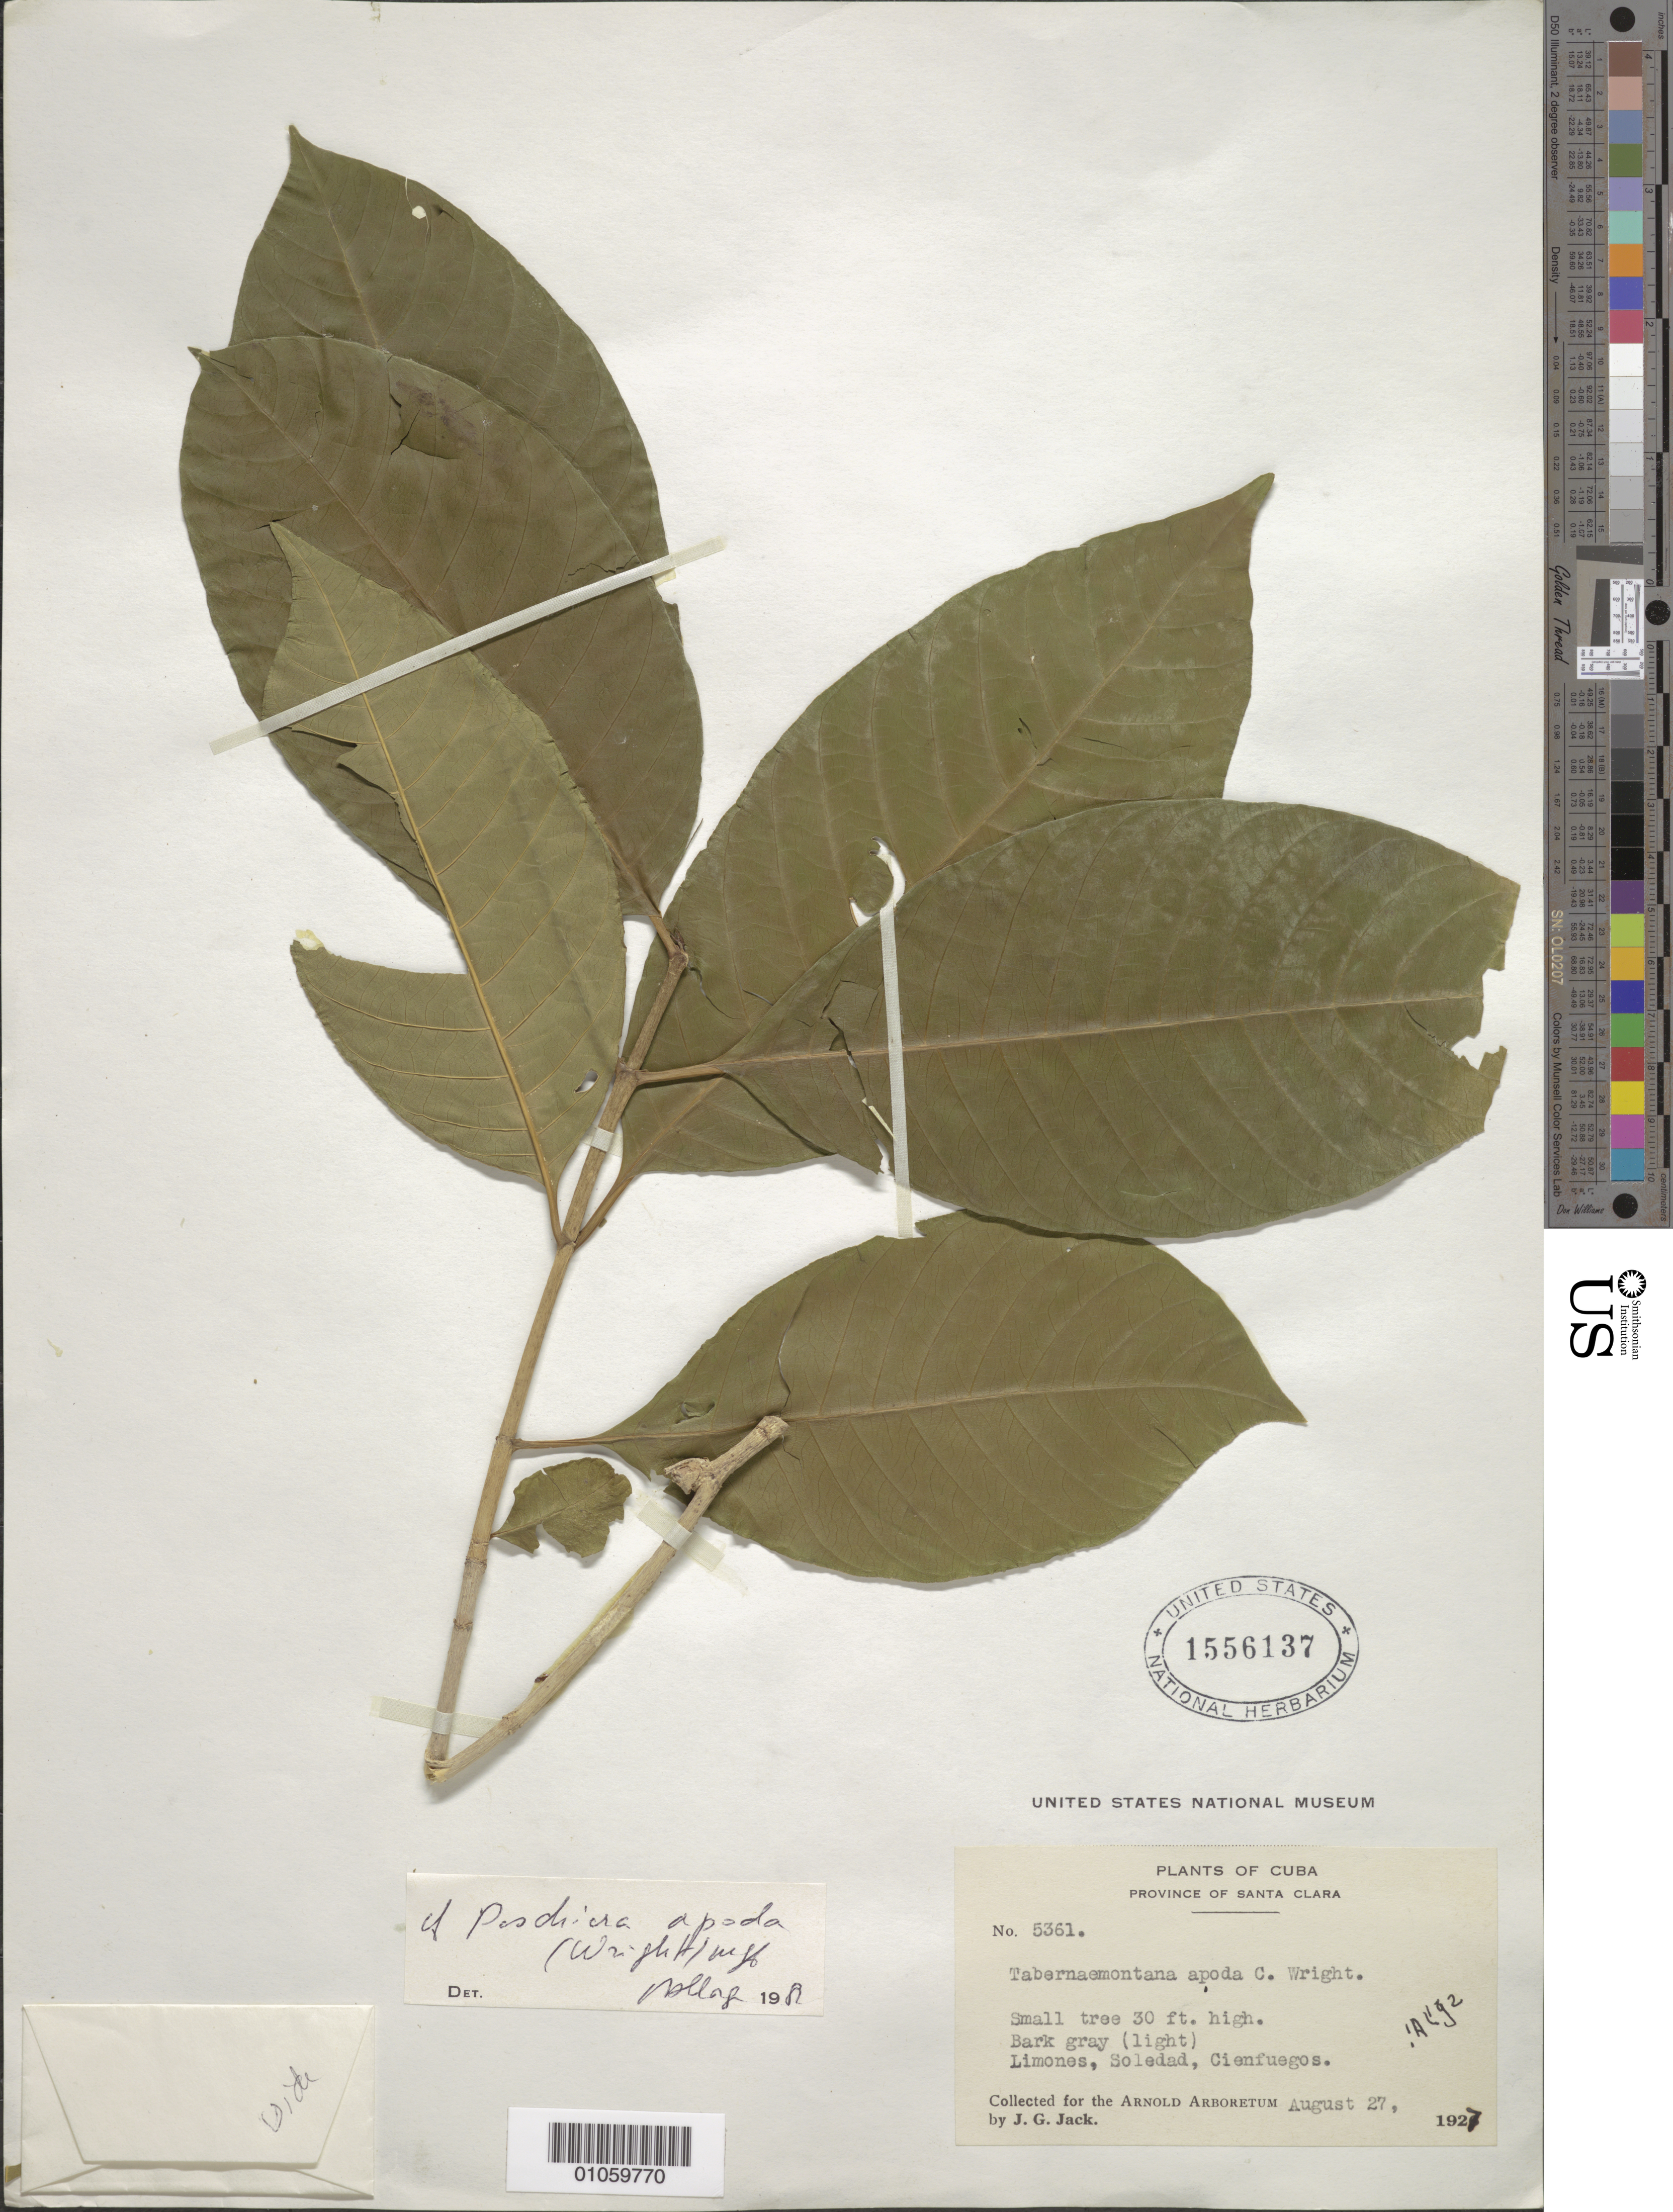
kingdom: Plantae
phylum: Tracheophyta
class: Magnoliopsida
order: Gentianales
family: Apocynaceae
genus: Tabernaemontana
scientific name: Tabernaemontana apoda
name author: C. Wright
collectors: J. G. Jack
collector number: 5361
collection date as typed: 27 Aug 1927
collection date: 1927-08-27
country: Cuba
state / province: Cienfuegos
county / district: Santa Clara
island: Cuba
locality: Limones, Soledad, Cienfuegos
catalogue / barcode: US 1556137